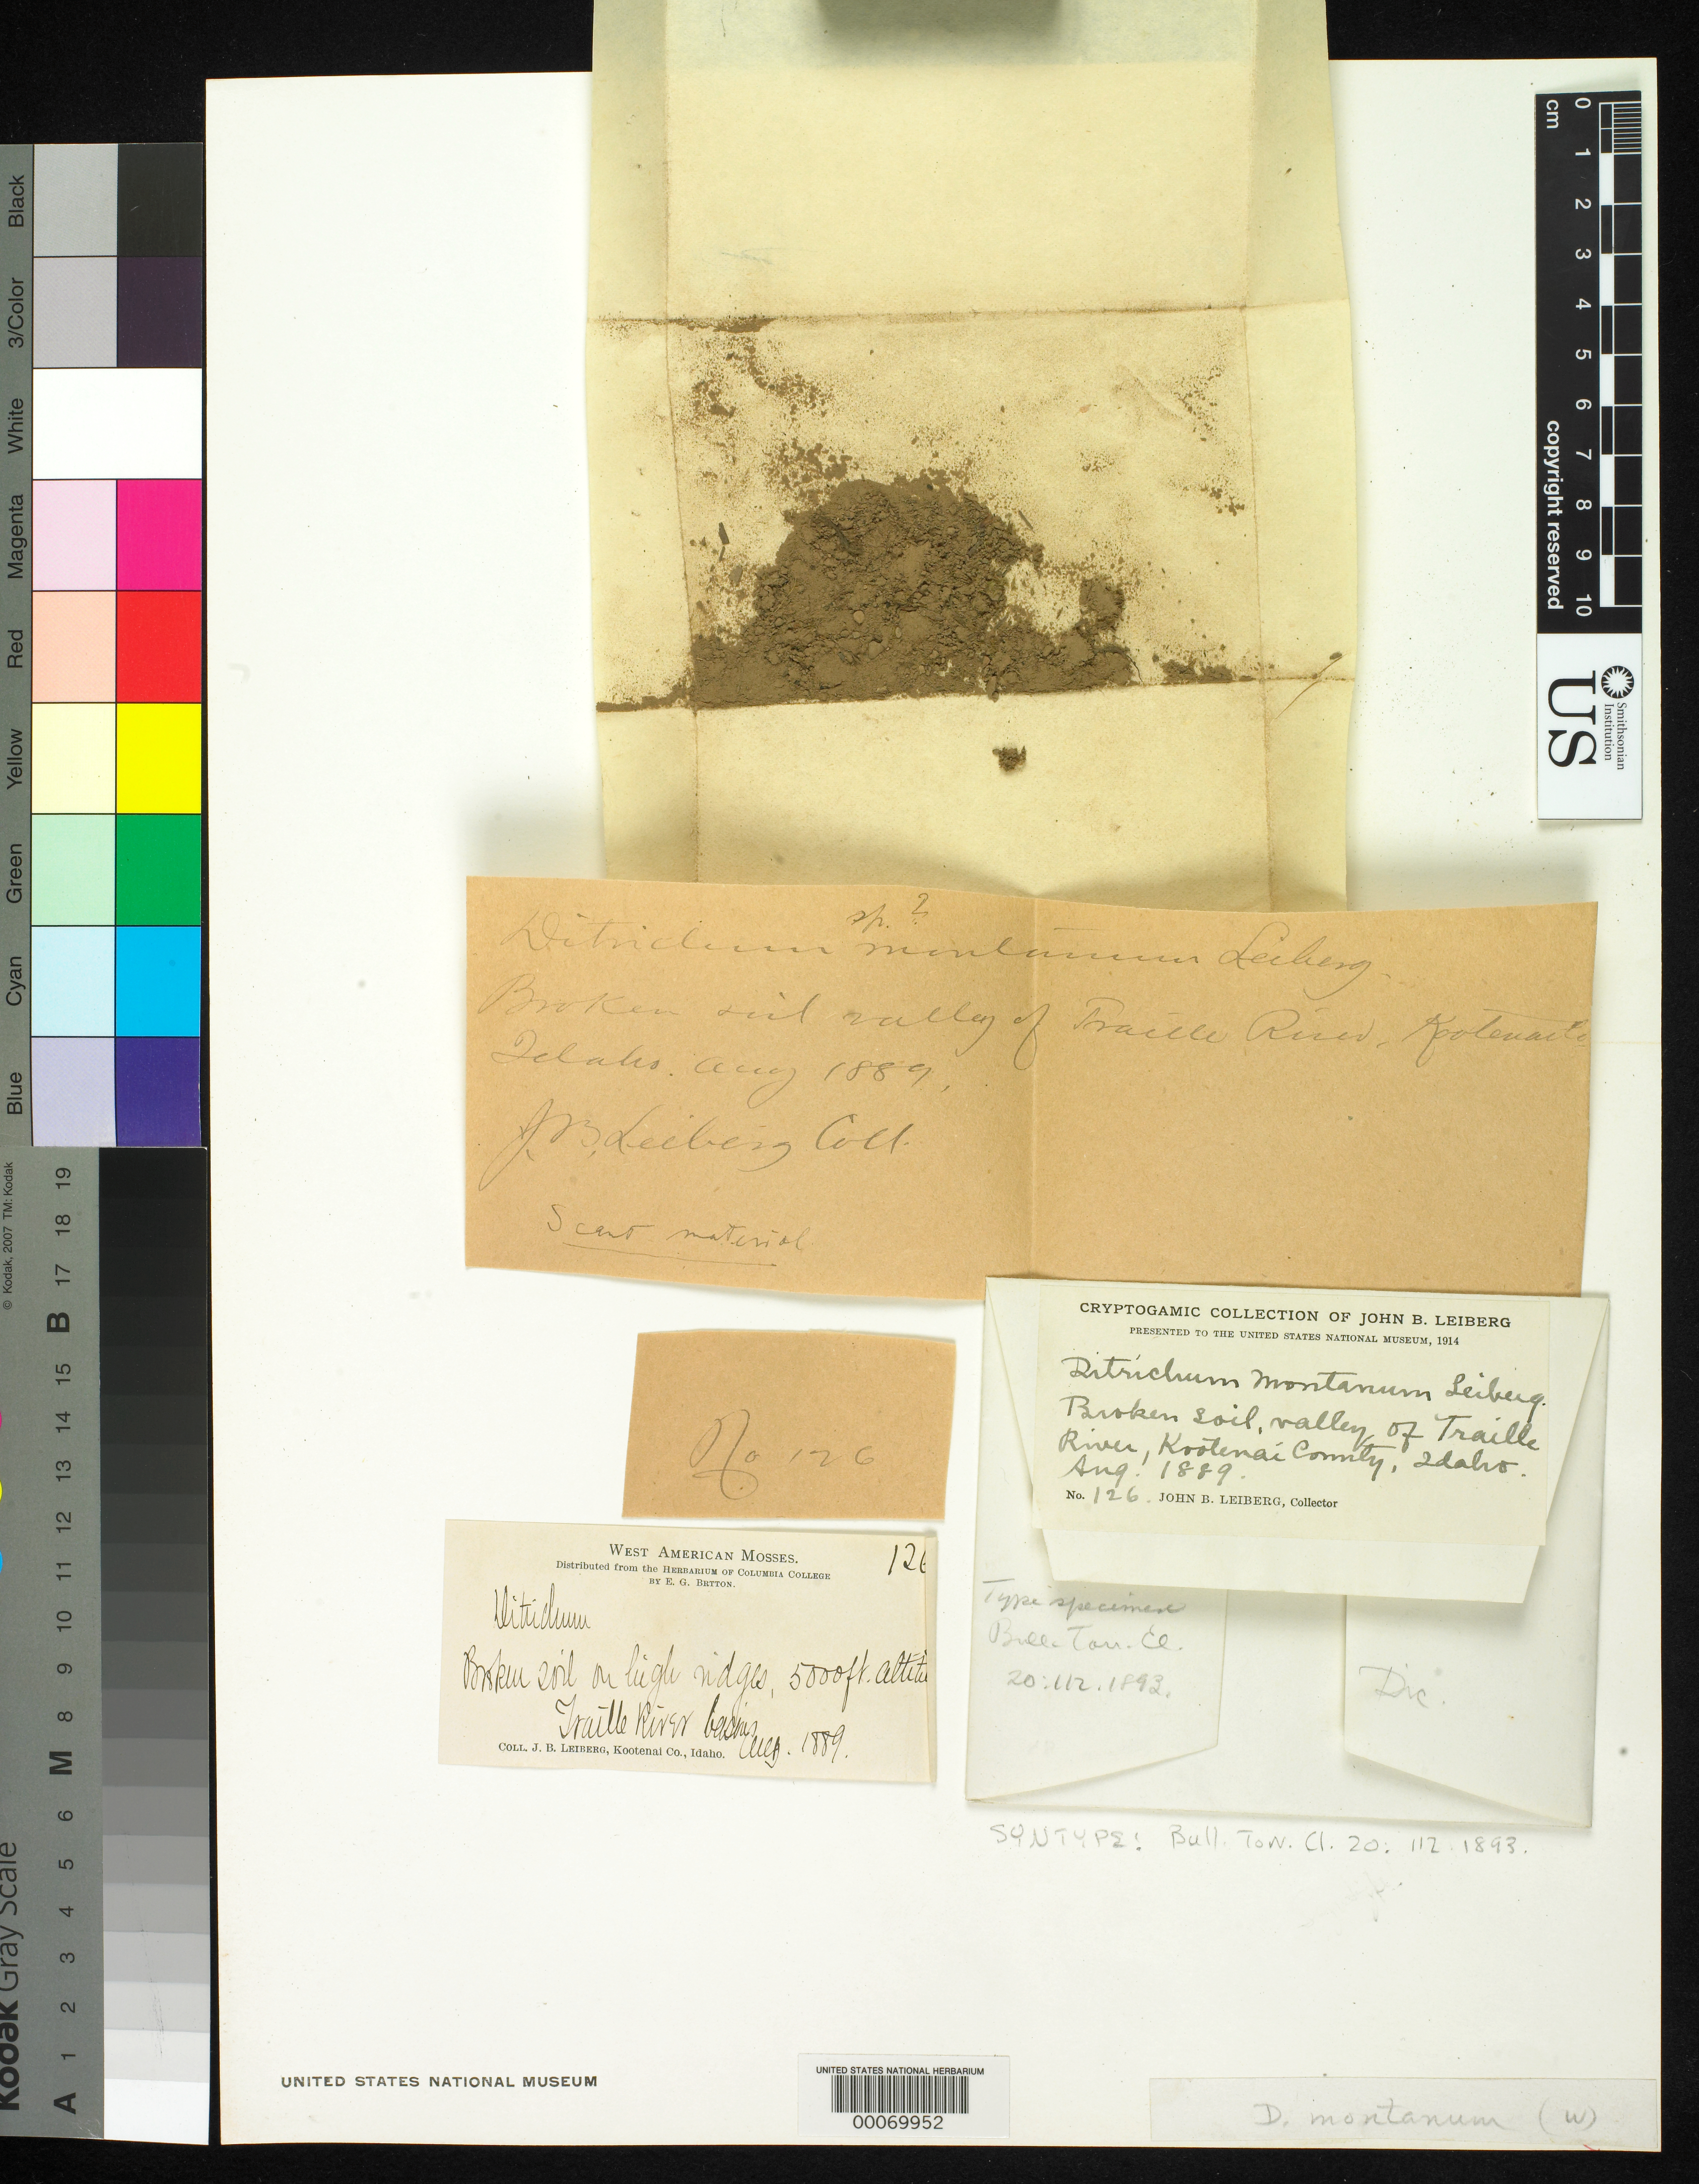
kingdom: Plantae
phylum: Bryophyta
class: Bryopsida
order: Dicranales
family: Ditrichaceae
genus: Ditrichum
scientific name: Ditrichum montanum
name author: Leiberg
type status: Syntype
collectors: J. Leiberg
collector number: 126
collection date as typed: Aug 1889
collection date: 1889-08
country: United States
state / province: Idaho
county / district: Kootenai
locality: Valley of Traille River.